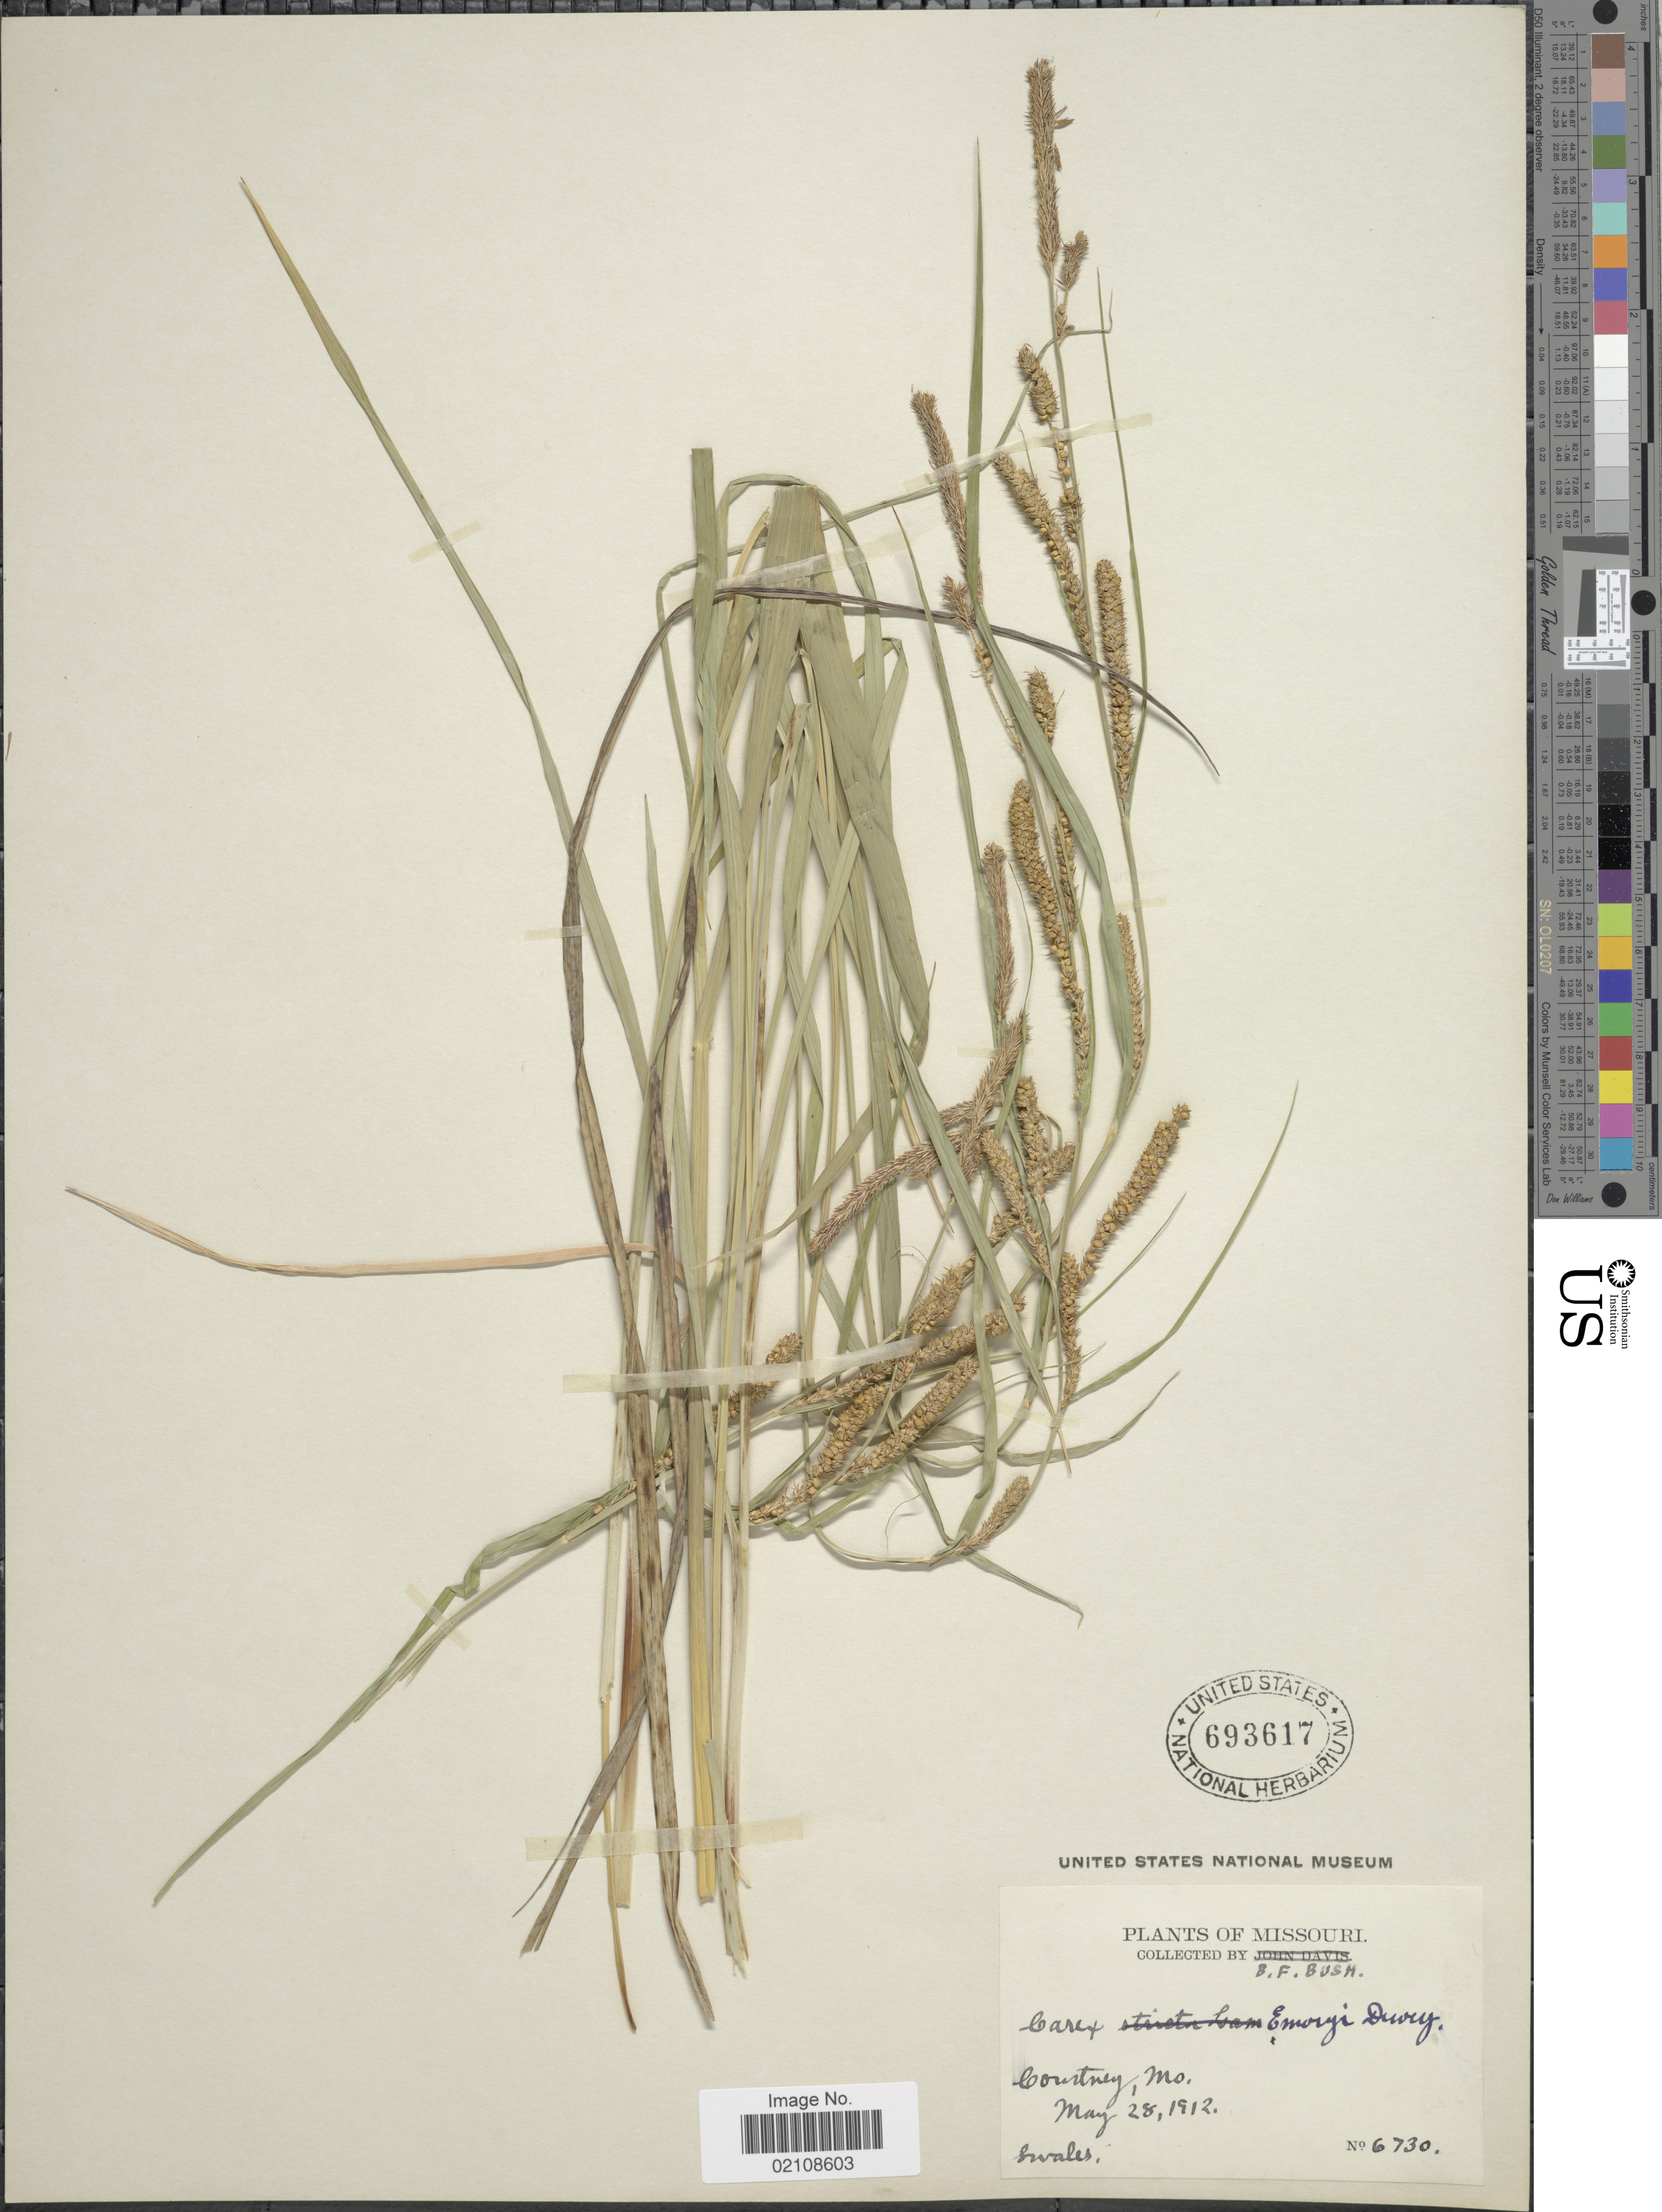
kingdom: Plantae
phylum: Tracheophyta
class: Liliopsida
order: Poales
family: Cyperaceae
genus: Carex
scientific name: Carex emoryi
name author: Dewey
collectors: B. F. Bush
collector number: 6730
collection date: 1912-05-28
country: United States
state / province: Missouri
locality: Courtney, swales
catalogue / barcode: US 693617